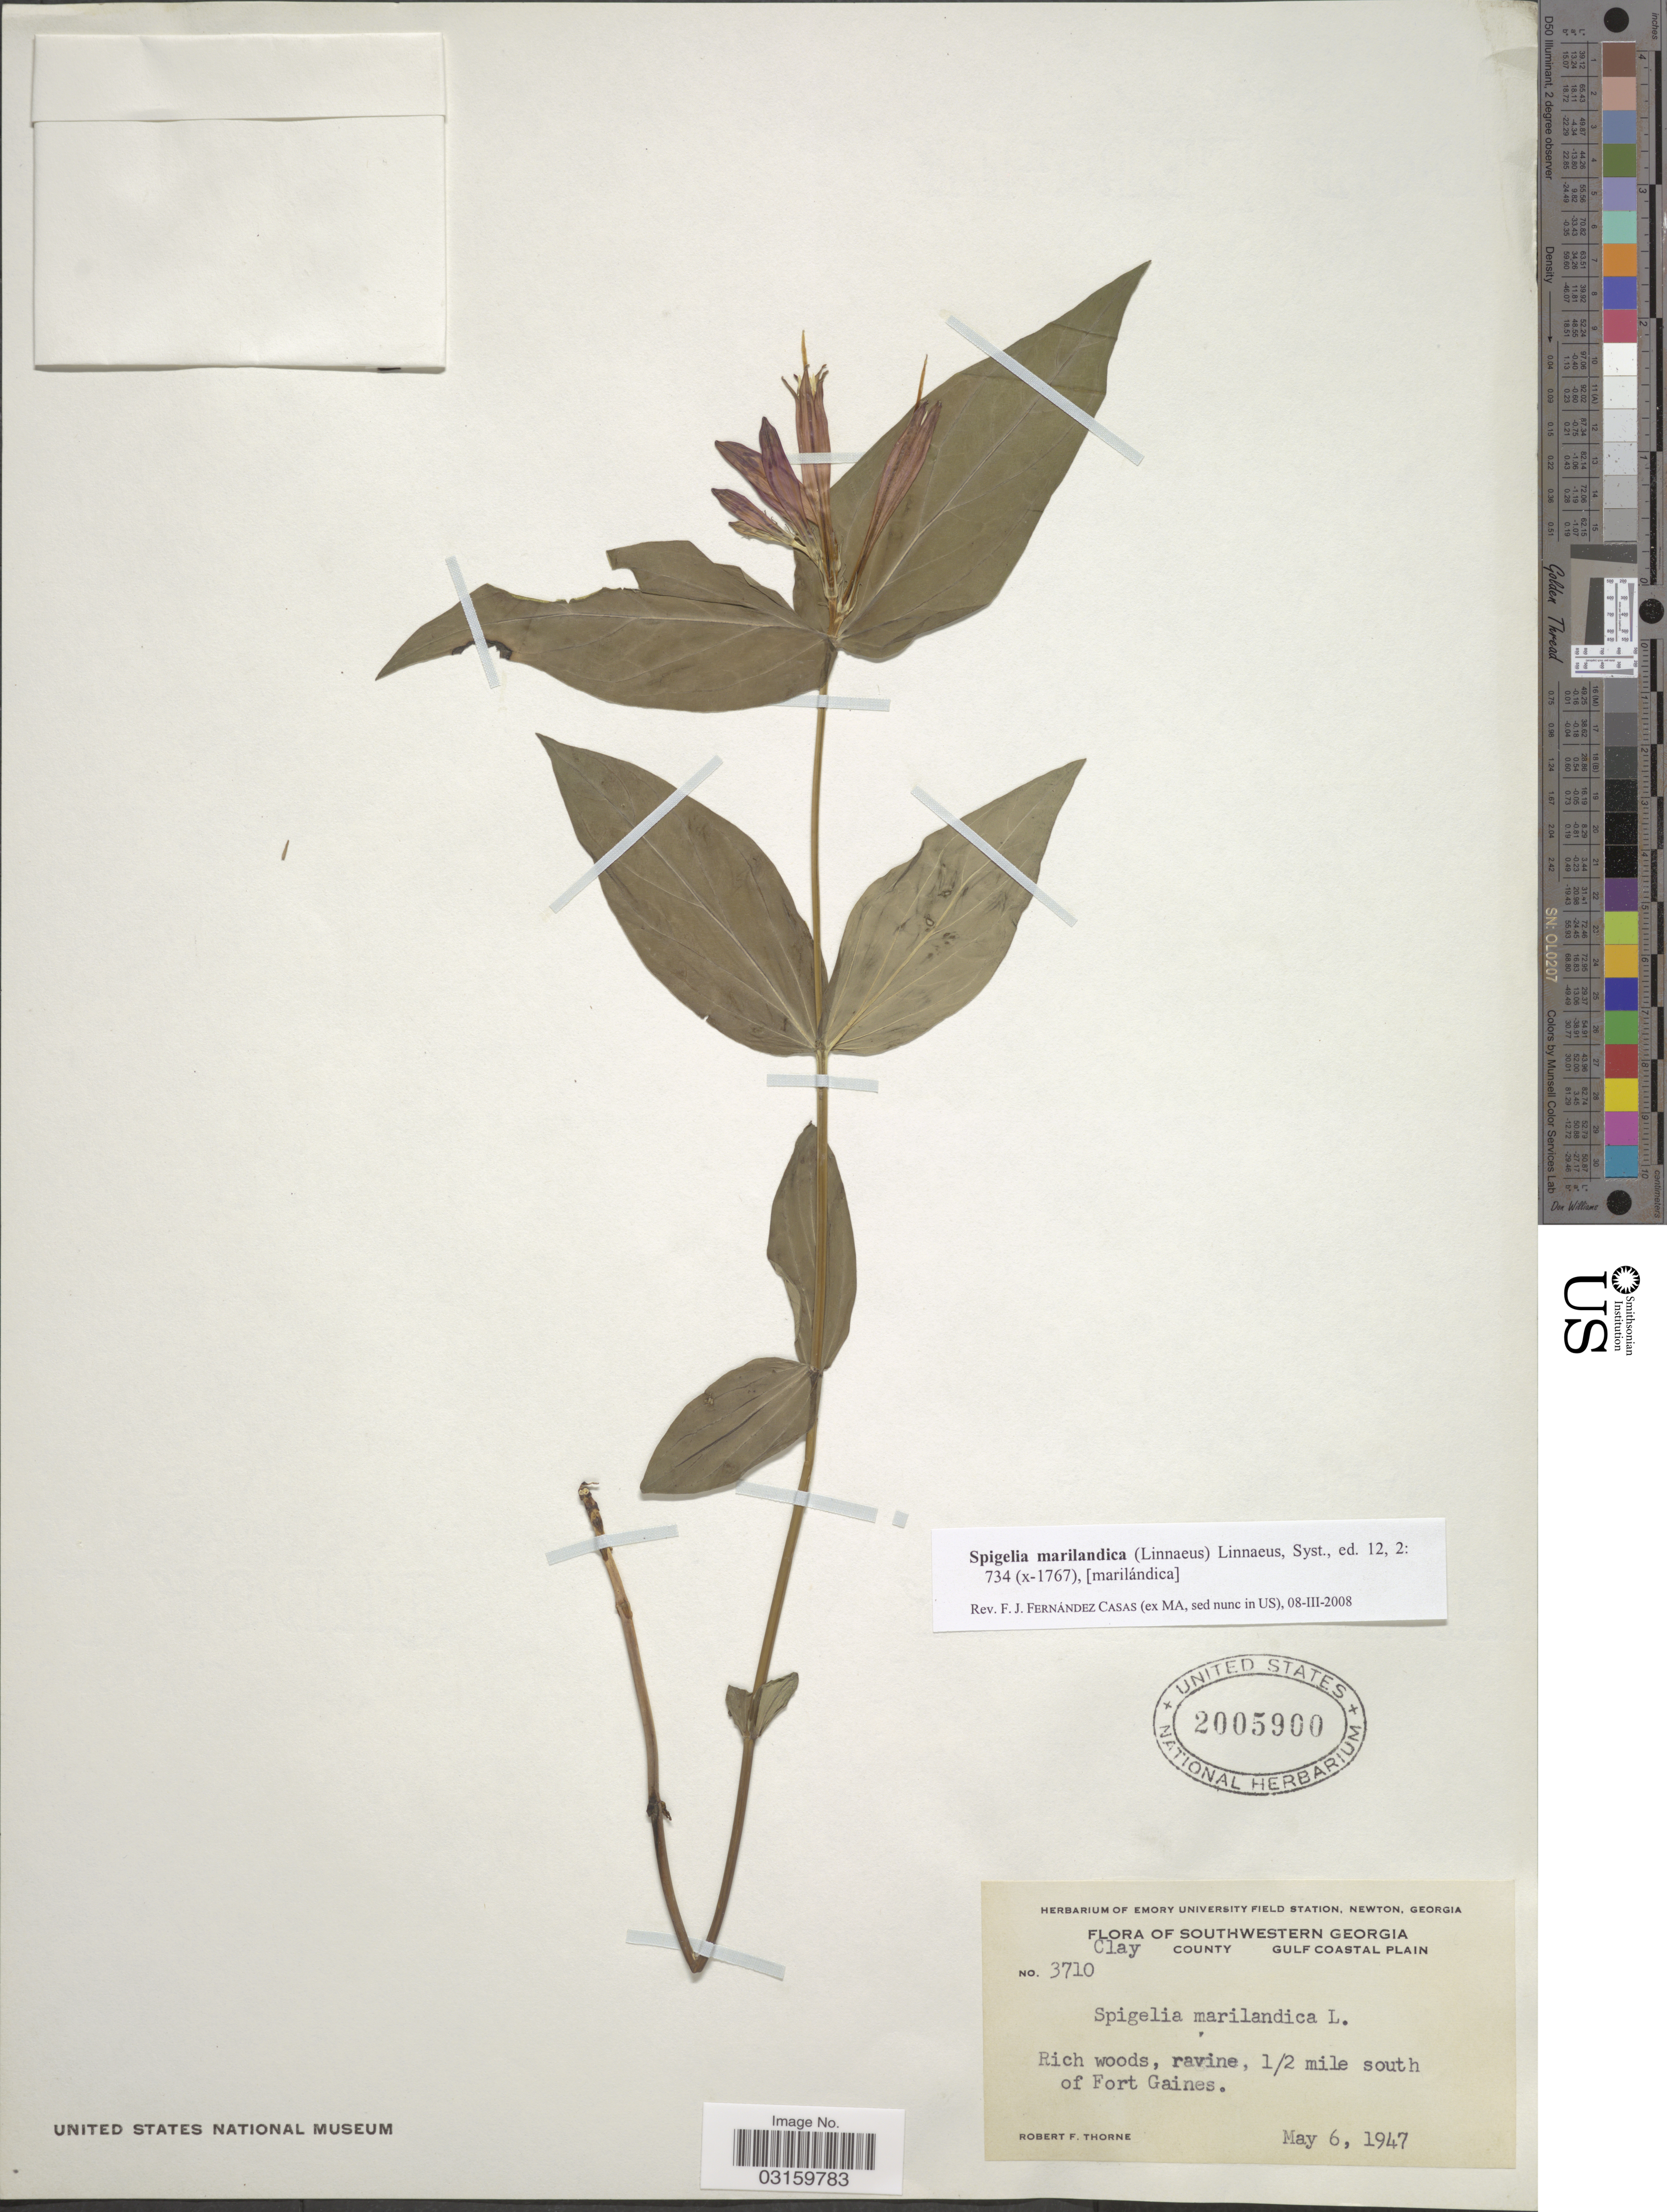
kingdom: Plantae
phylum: Tracheophyta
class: Magnoliopsida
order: Gentianales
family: Loganiaceae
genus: Spigelia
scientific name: Spigelia marilandica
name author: (L.) L.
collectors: R. F. Thorne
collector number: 3710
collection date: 1947-05-06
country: United States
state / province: Georgia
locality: Southwestern Georgia, Clay County, Gulf Coastal Plain, ½ mile south of Fort Gaines.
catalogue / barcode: US 2005900